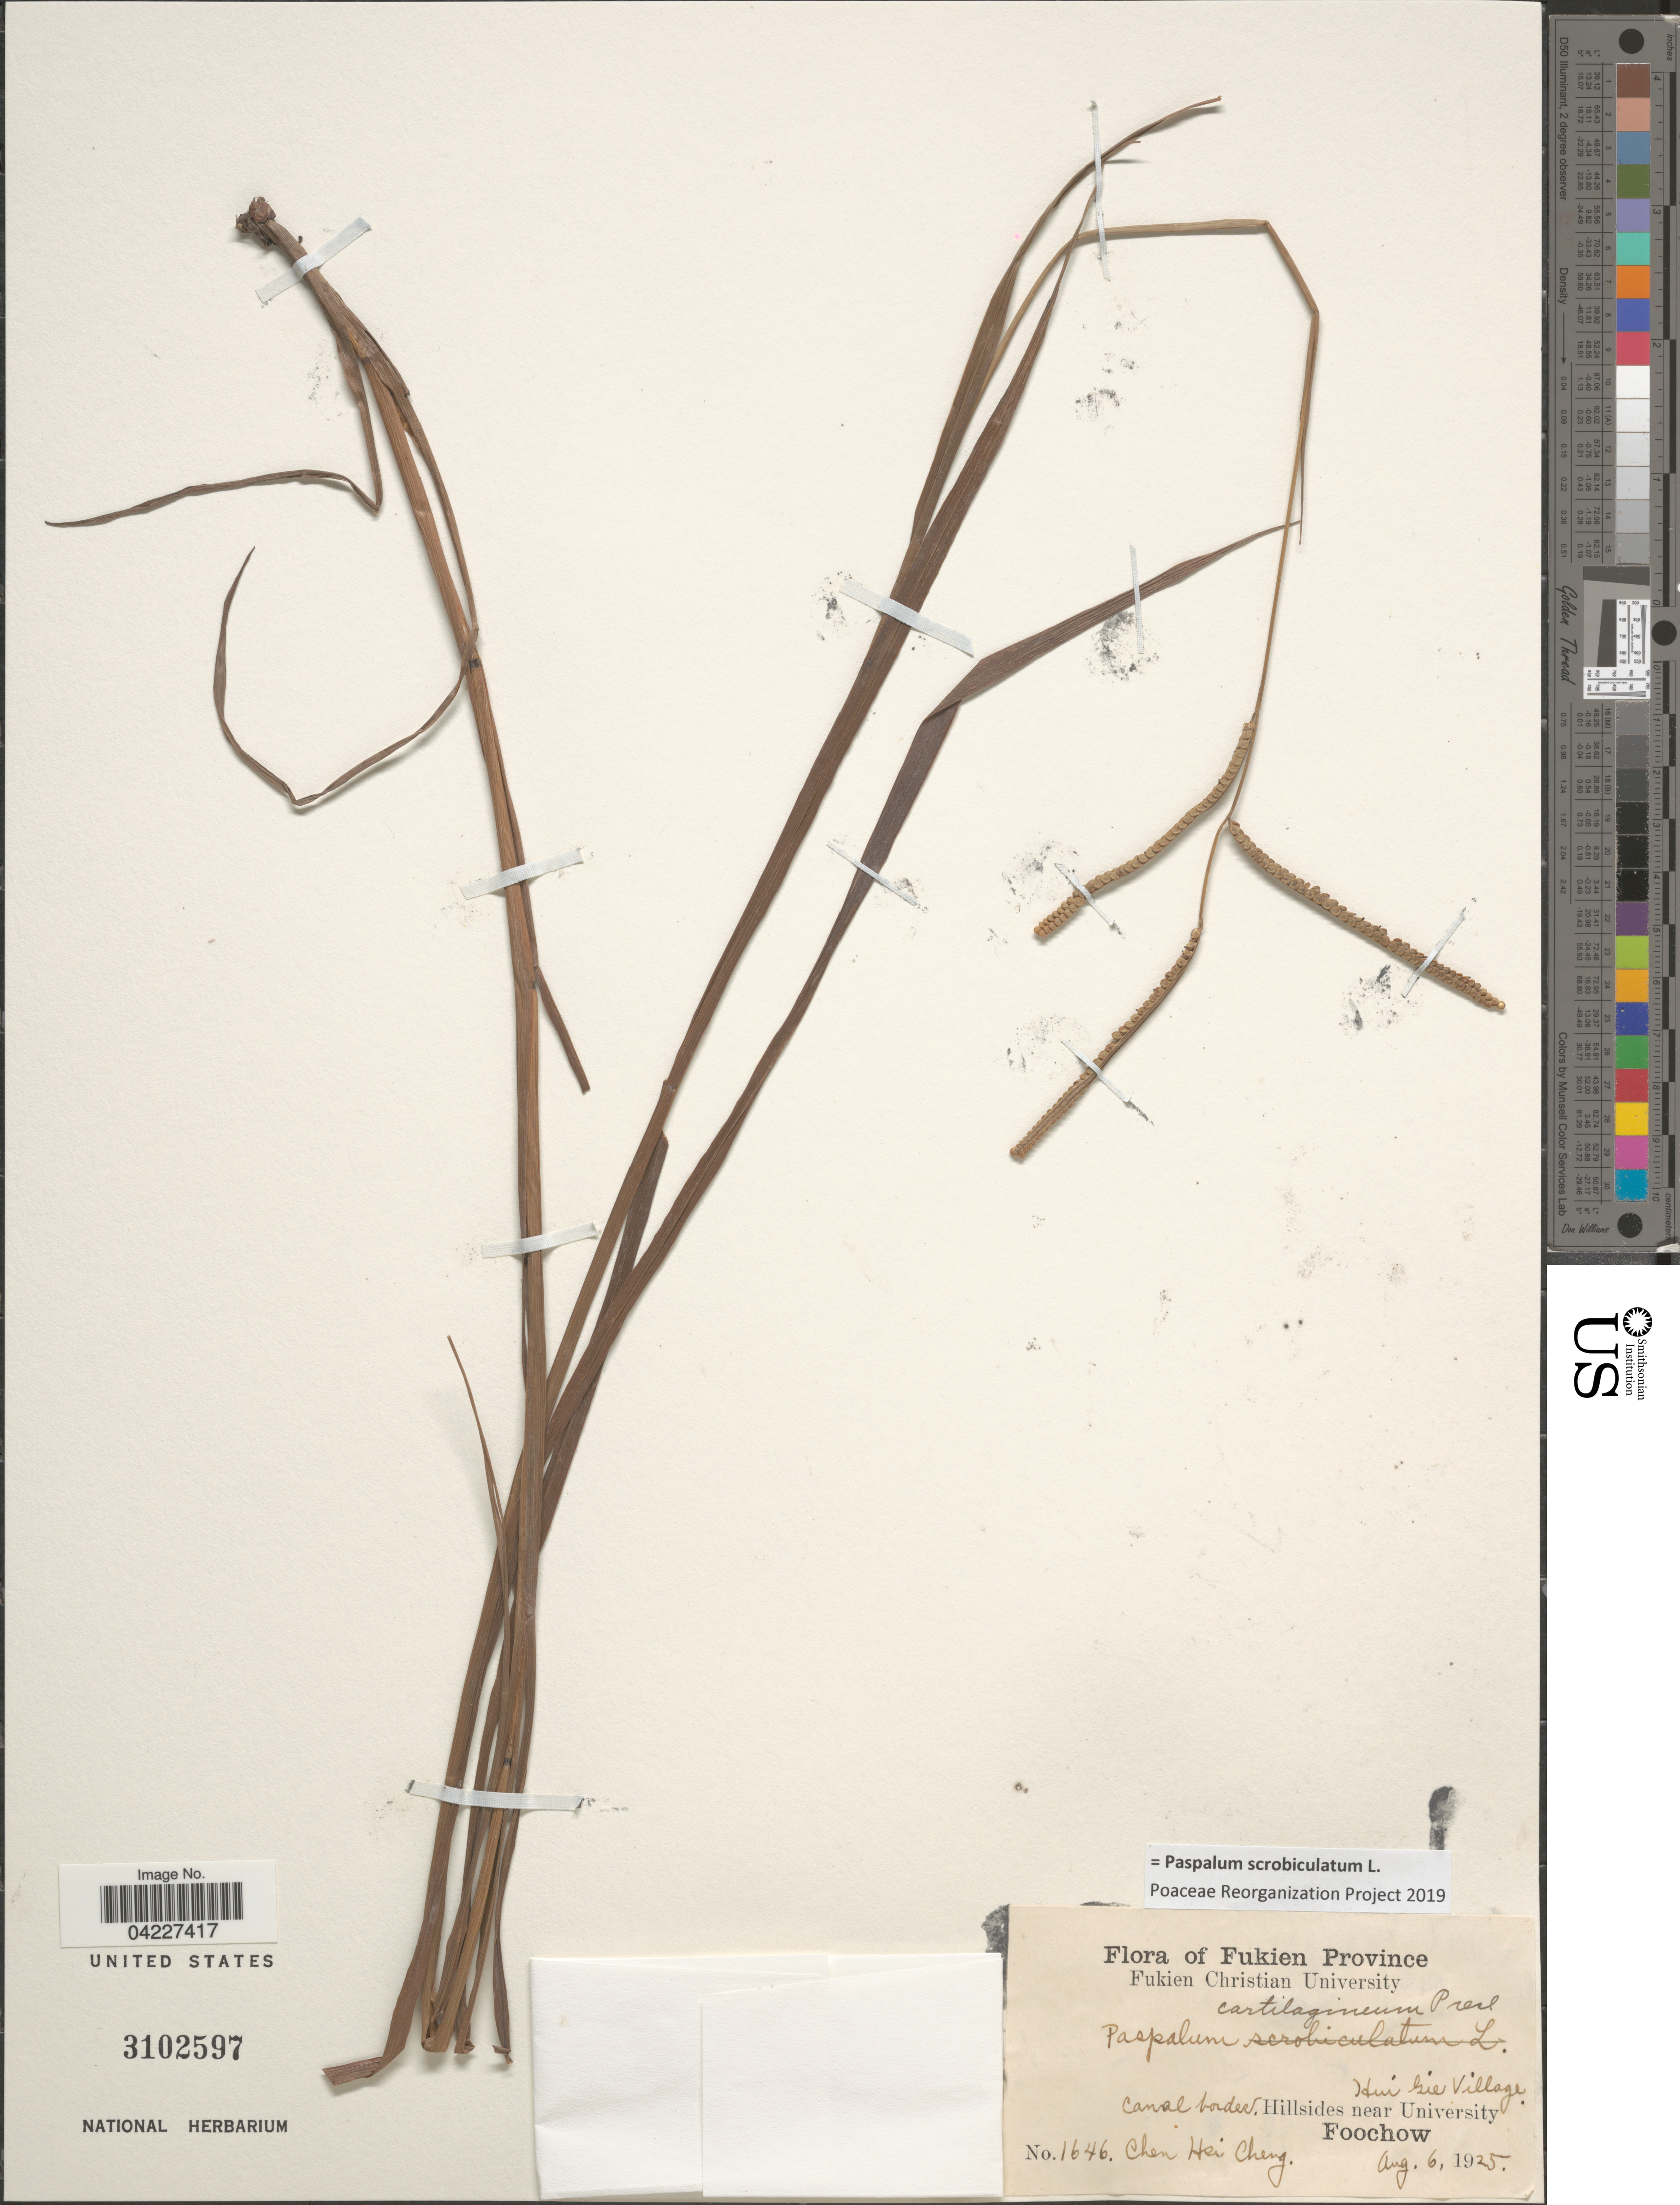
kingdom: Plantae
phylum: Tracheophyta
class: Liliopsida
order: Poales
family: Poaceae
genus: Paspalum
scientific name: Paspalum scrobiculatum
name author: L.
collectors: Chen Hsi Cheng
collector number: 1646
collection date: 1925-08-06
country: China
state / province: Fujian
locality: Fukien Province. Hui Sie [interpreted] Village. Canal border. Hillsides near University. Foochow.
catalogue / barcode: US 3102597